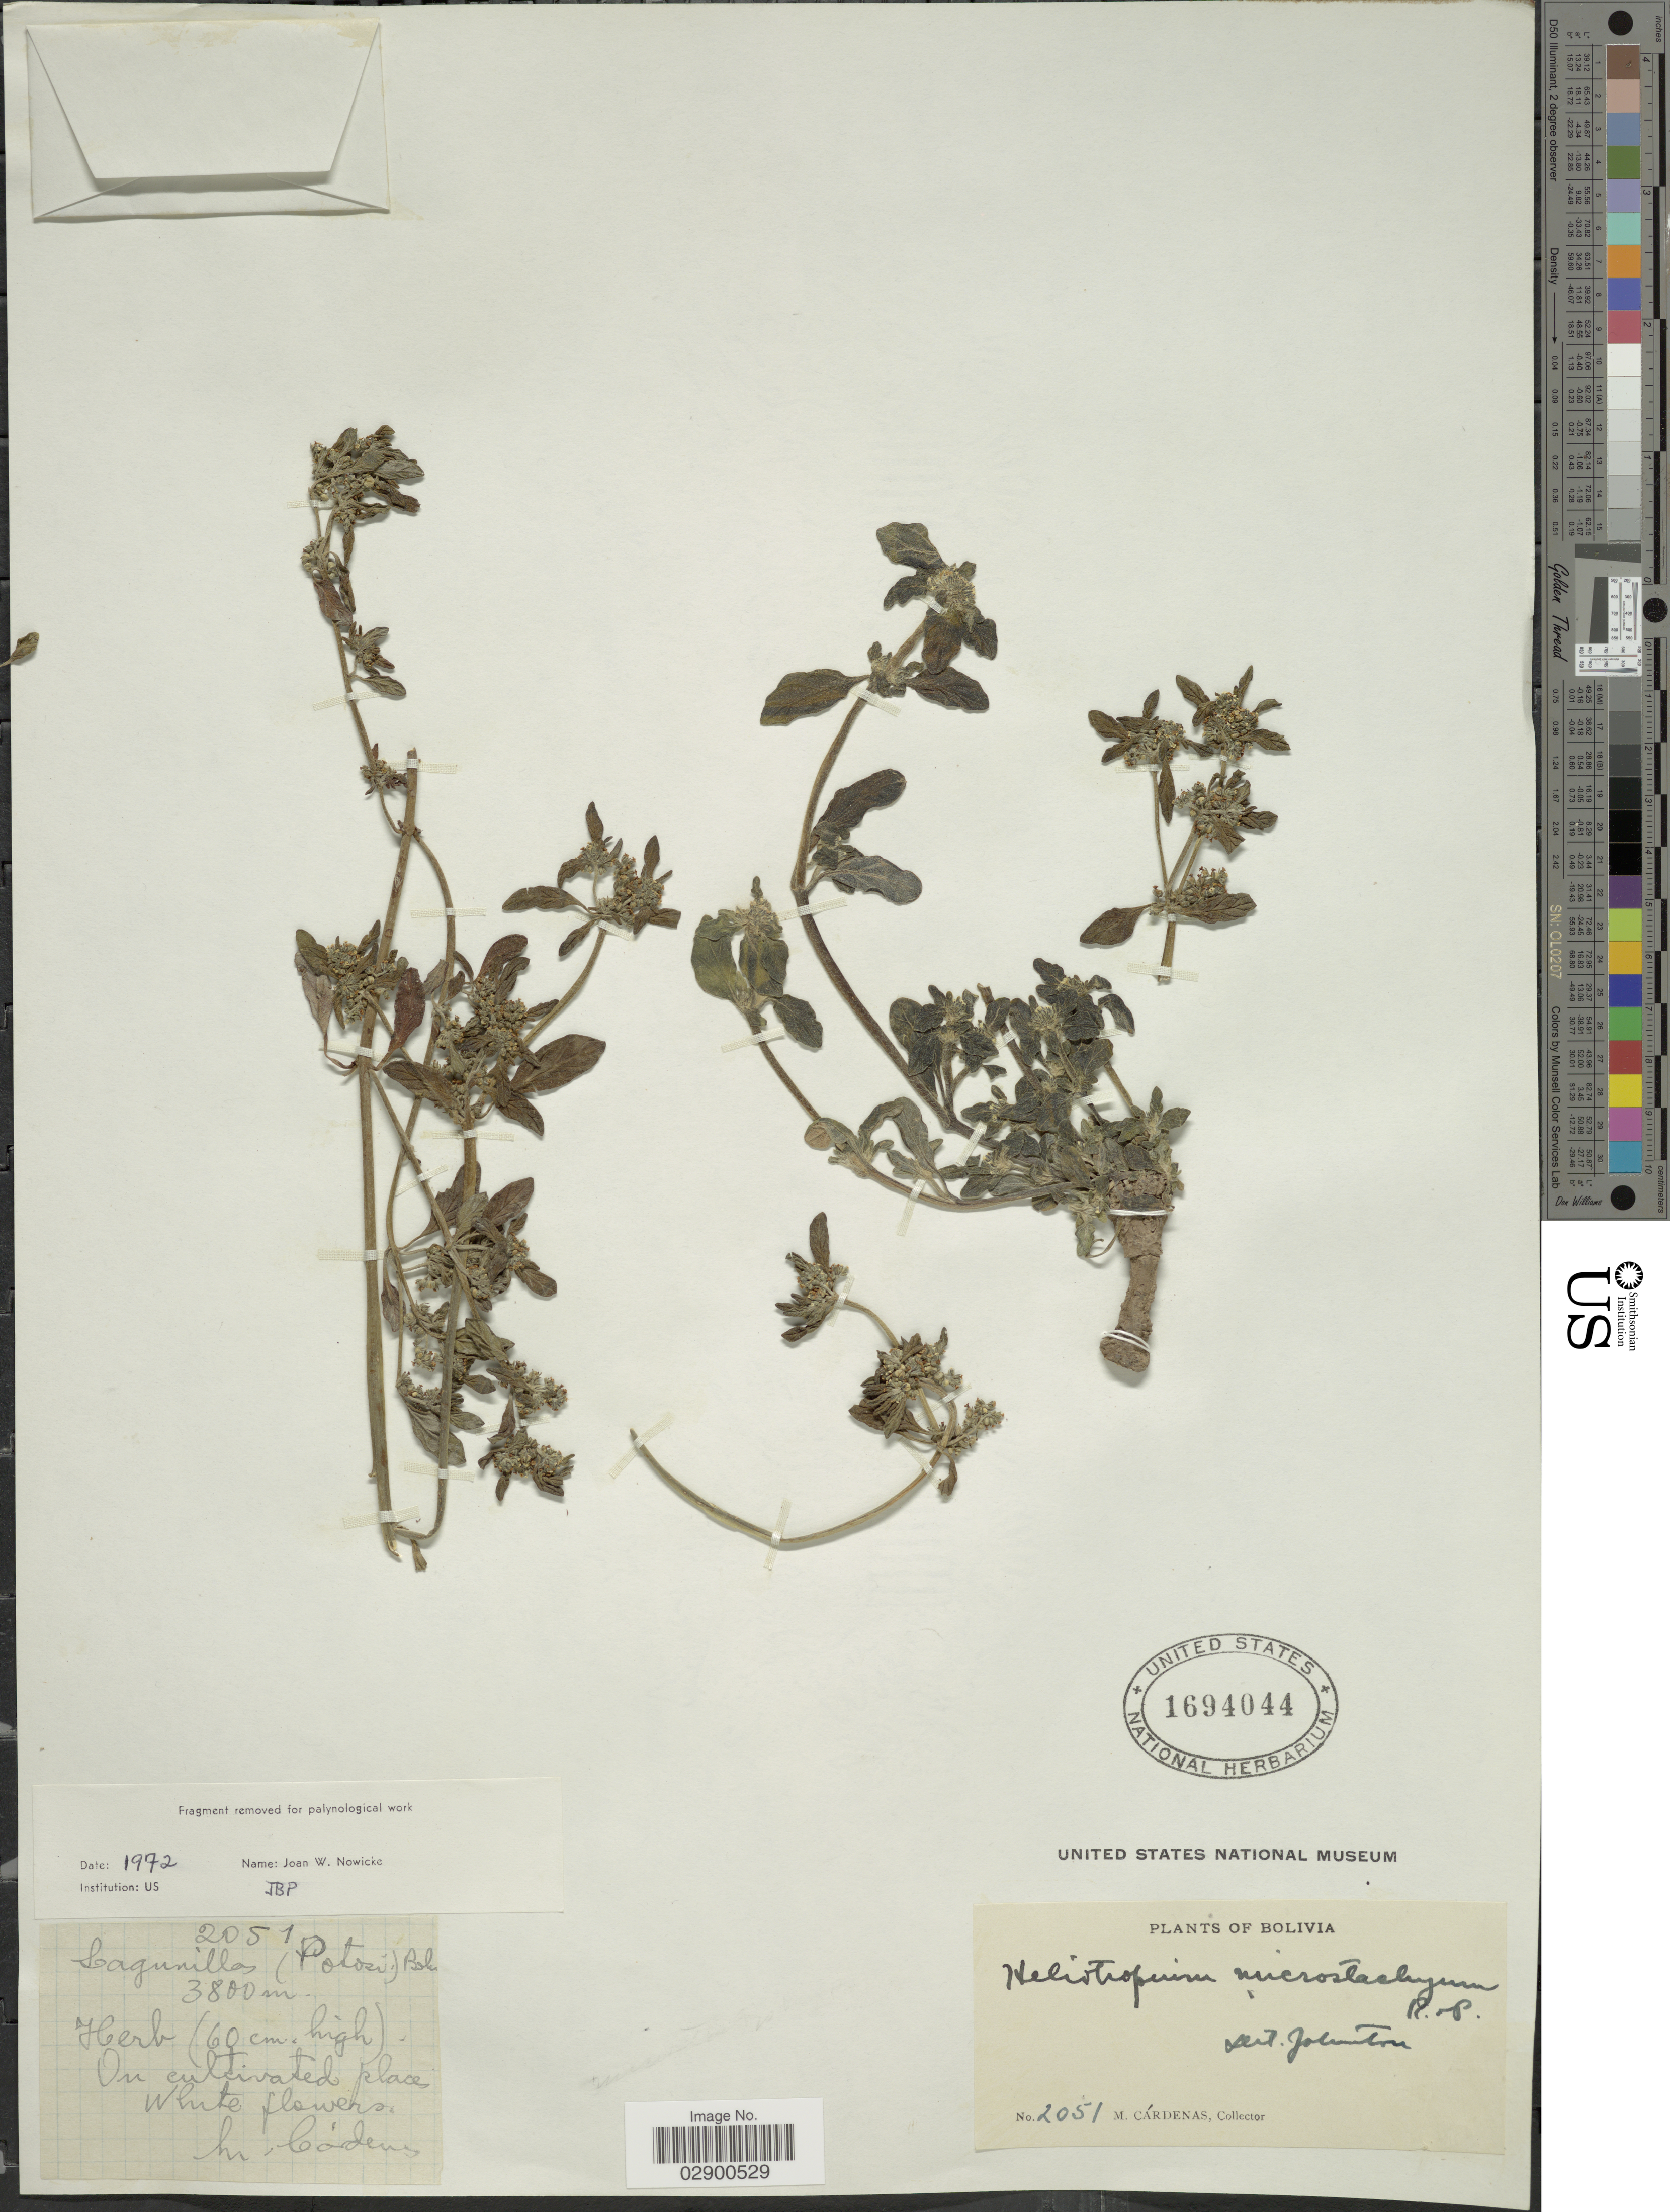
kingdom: Plantae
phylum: Tracheophyta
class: Magnoliopsida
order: Boraginales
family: Heliotropiaceae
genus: Heliotropium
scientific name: Heliotropium microstachyum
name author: Ruiz & Pav.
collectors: M. Cárdenas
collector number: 2051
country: Bolivia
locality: Lagunillas (Potosi).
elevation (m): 3800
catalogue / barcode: US 1694044